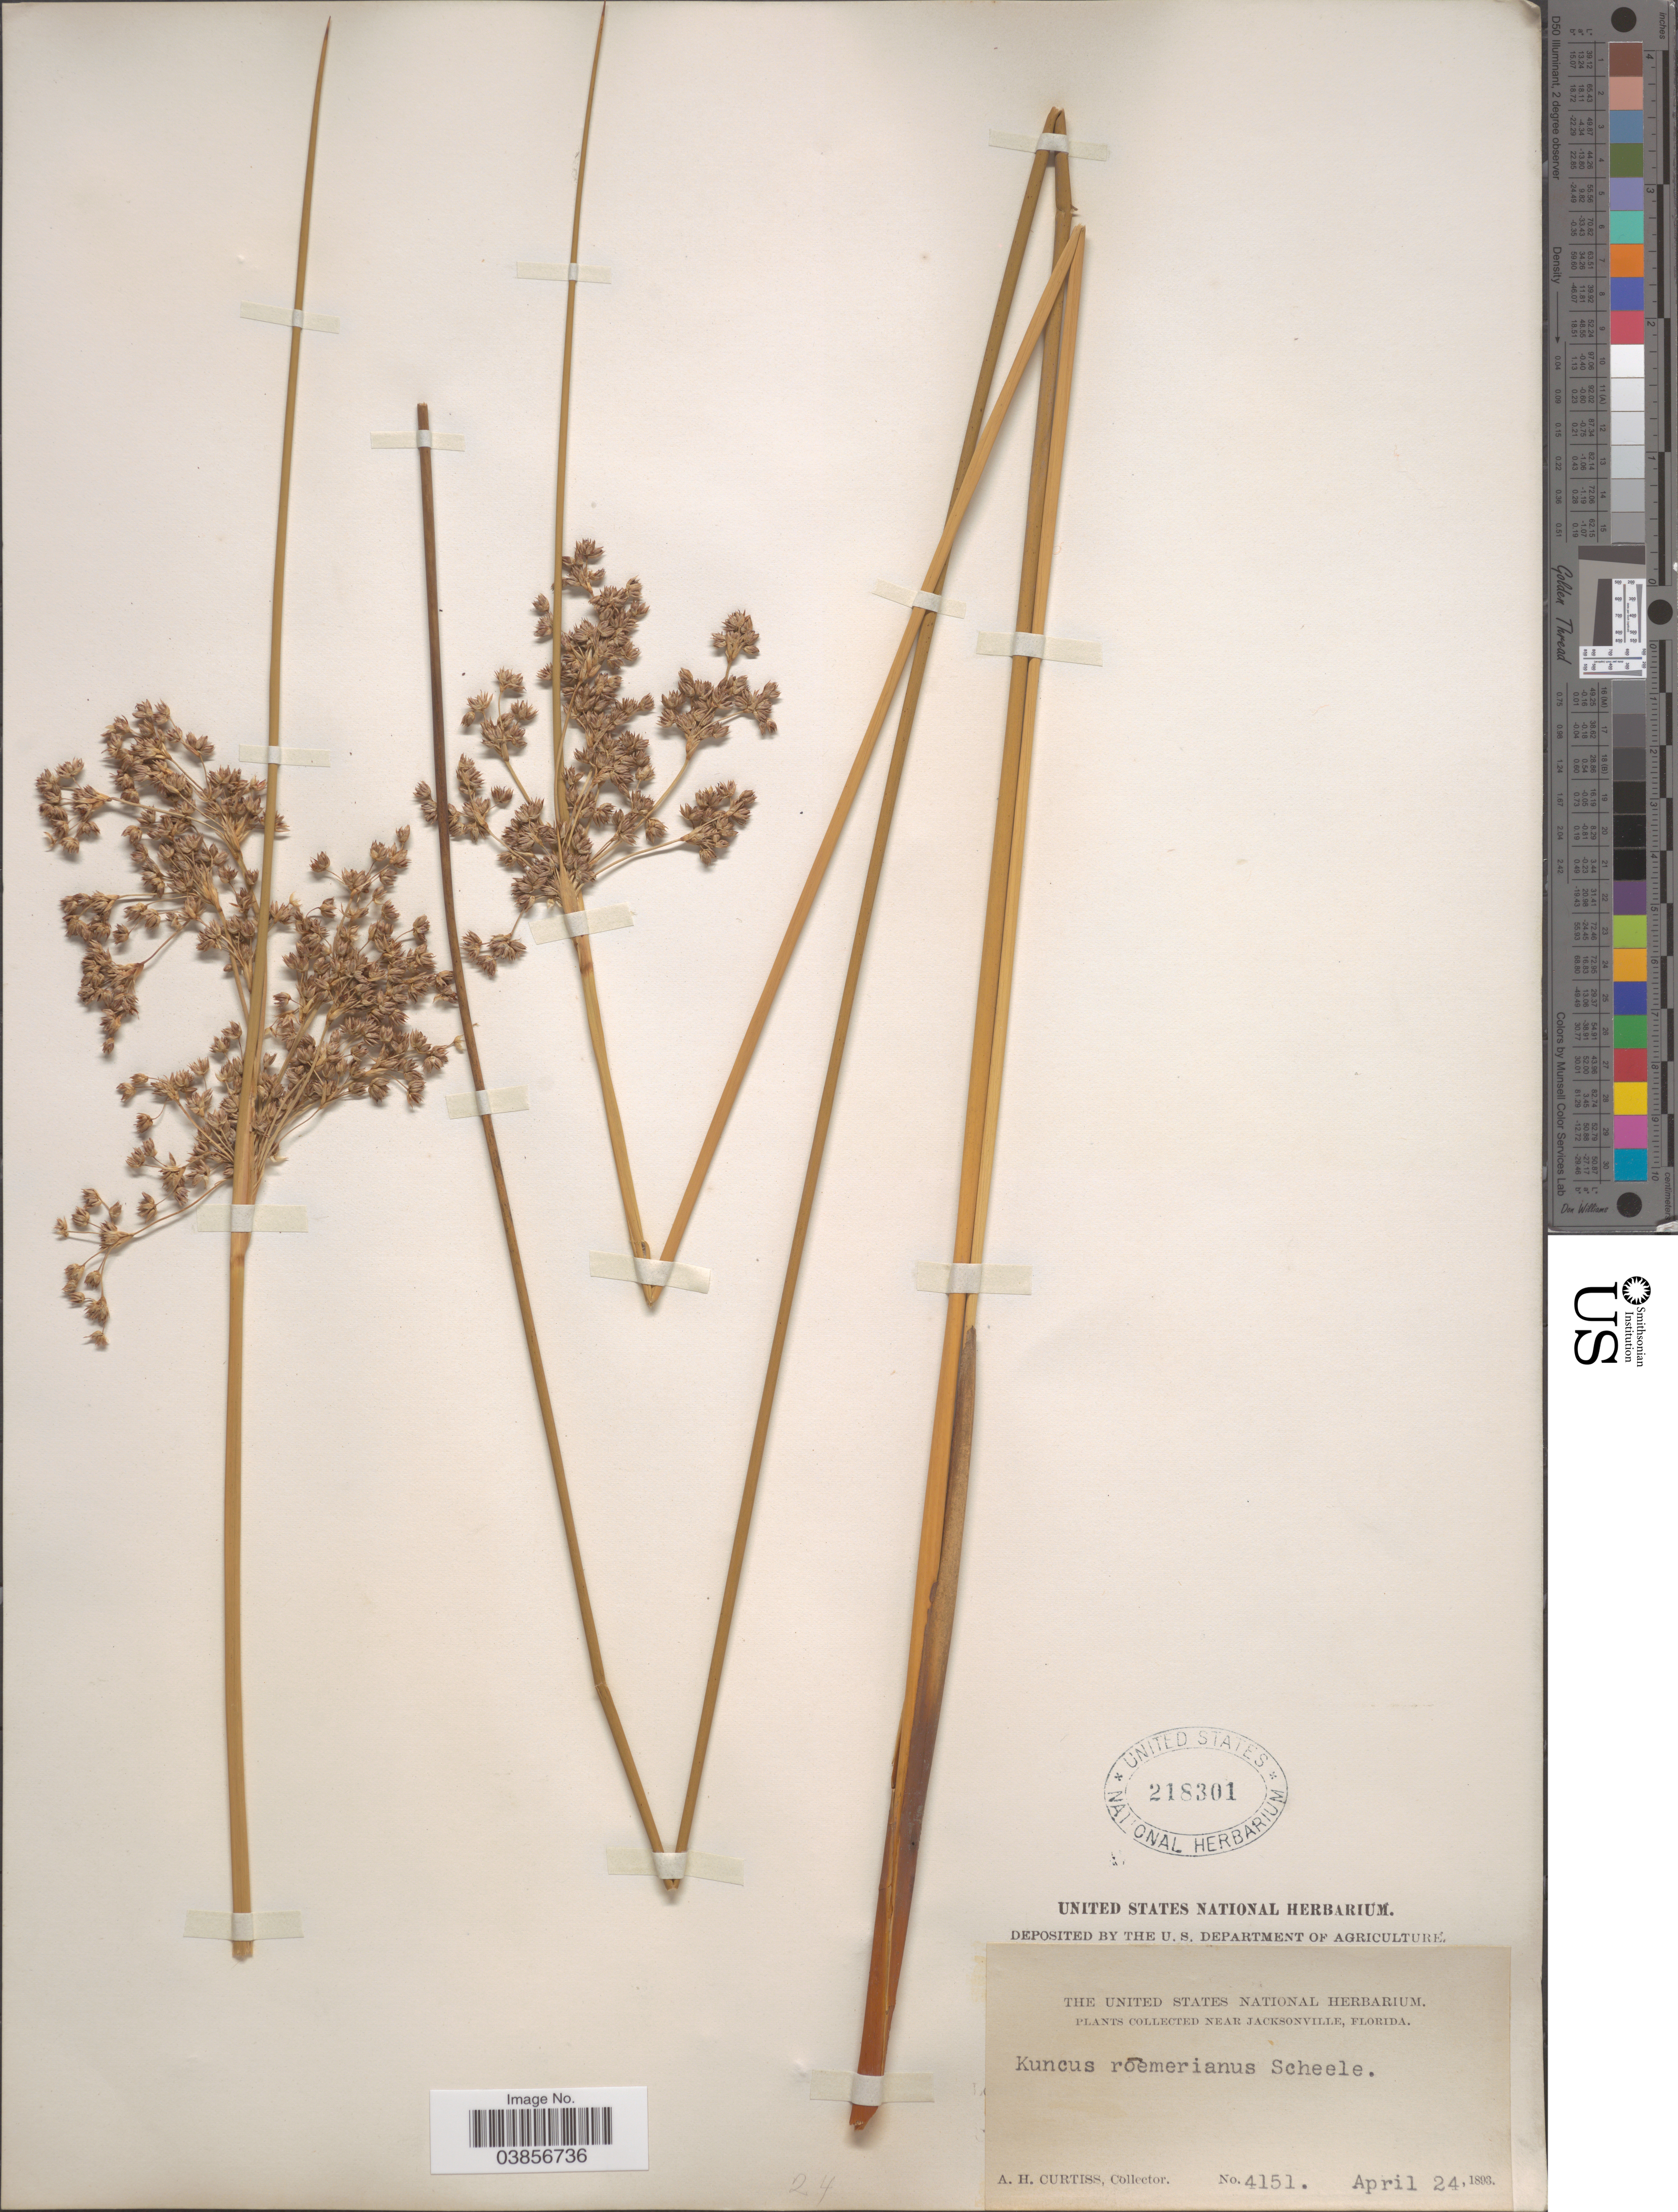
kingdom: Plantae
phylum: Tracheophyta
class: Liliopsida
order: Poales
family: Juncaceae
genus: Juncus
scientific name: Juncus roemerianus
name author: Scheele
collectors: A. H. Curtiss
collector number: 4151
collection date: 1893-04-24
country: United States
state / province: Florida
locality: Near Jacksonville.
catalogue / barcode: US 218301